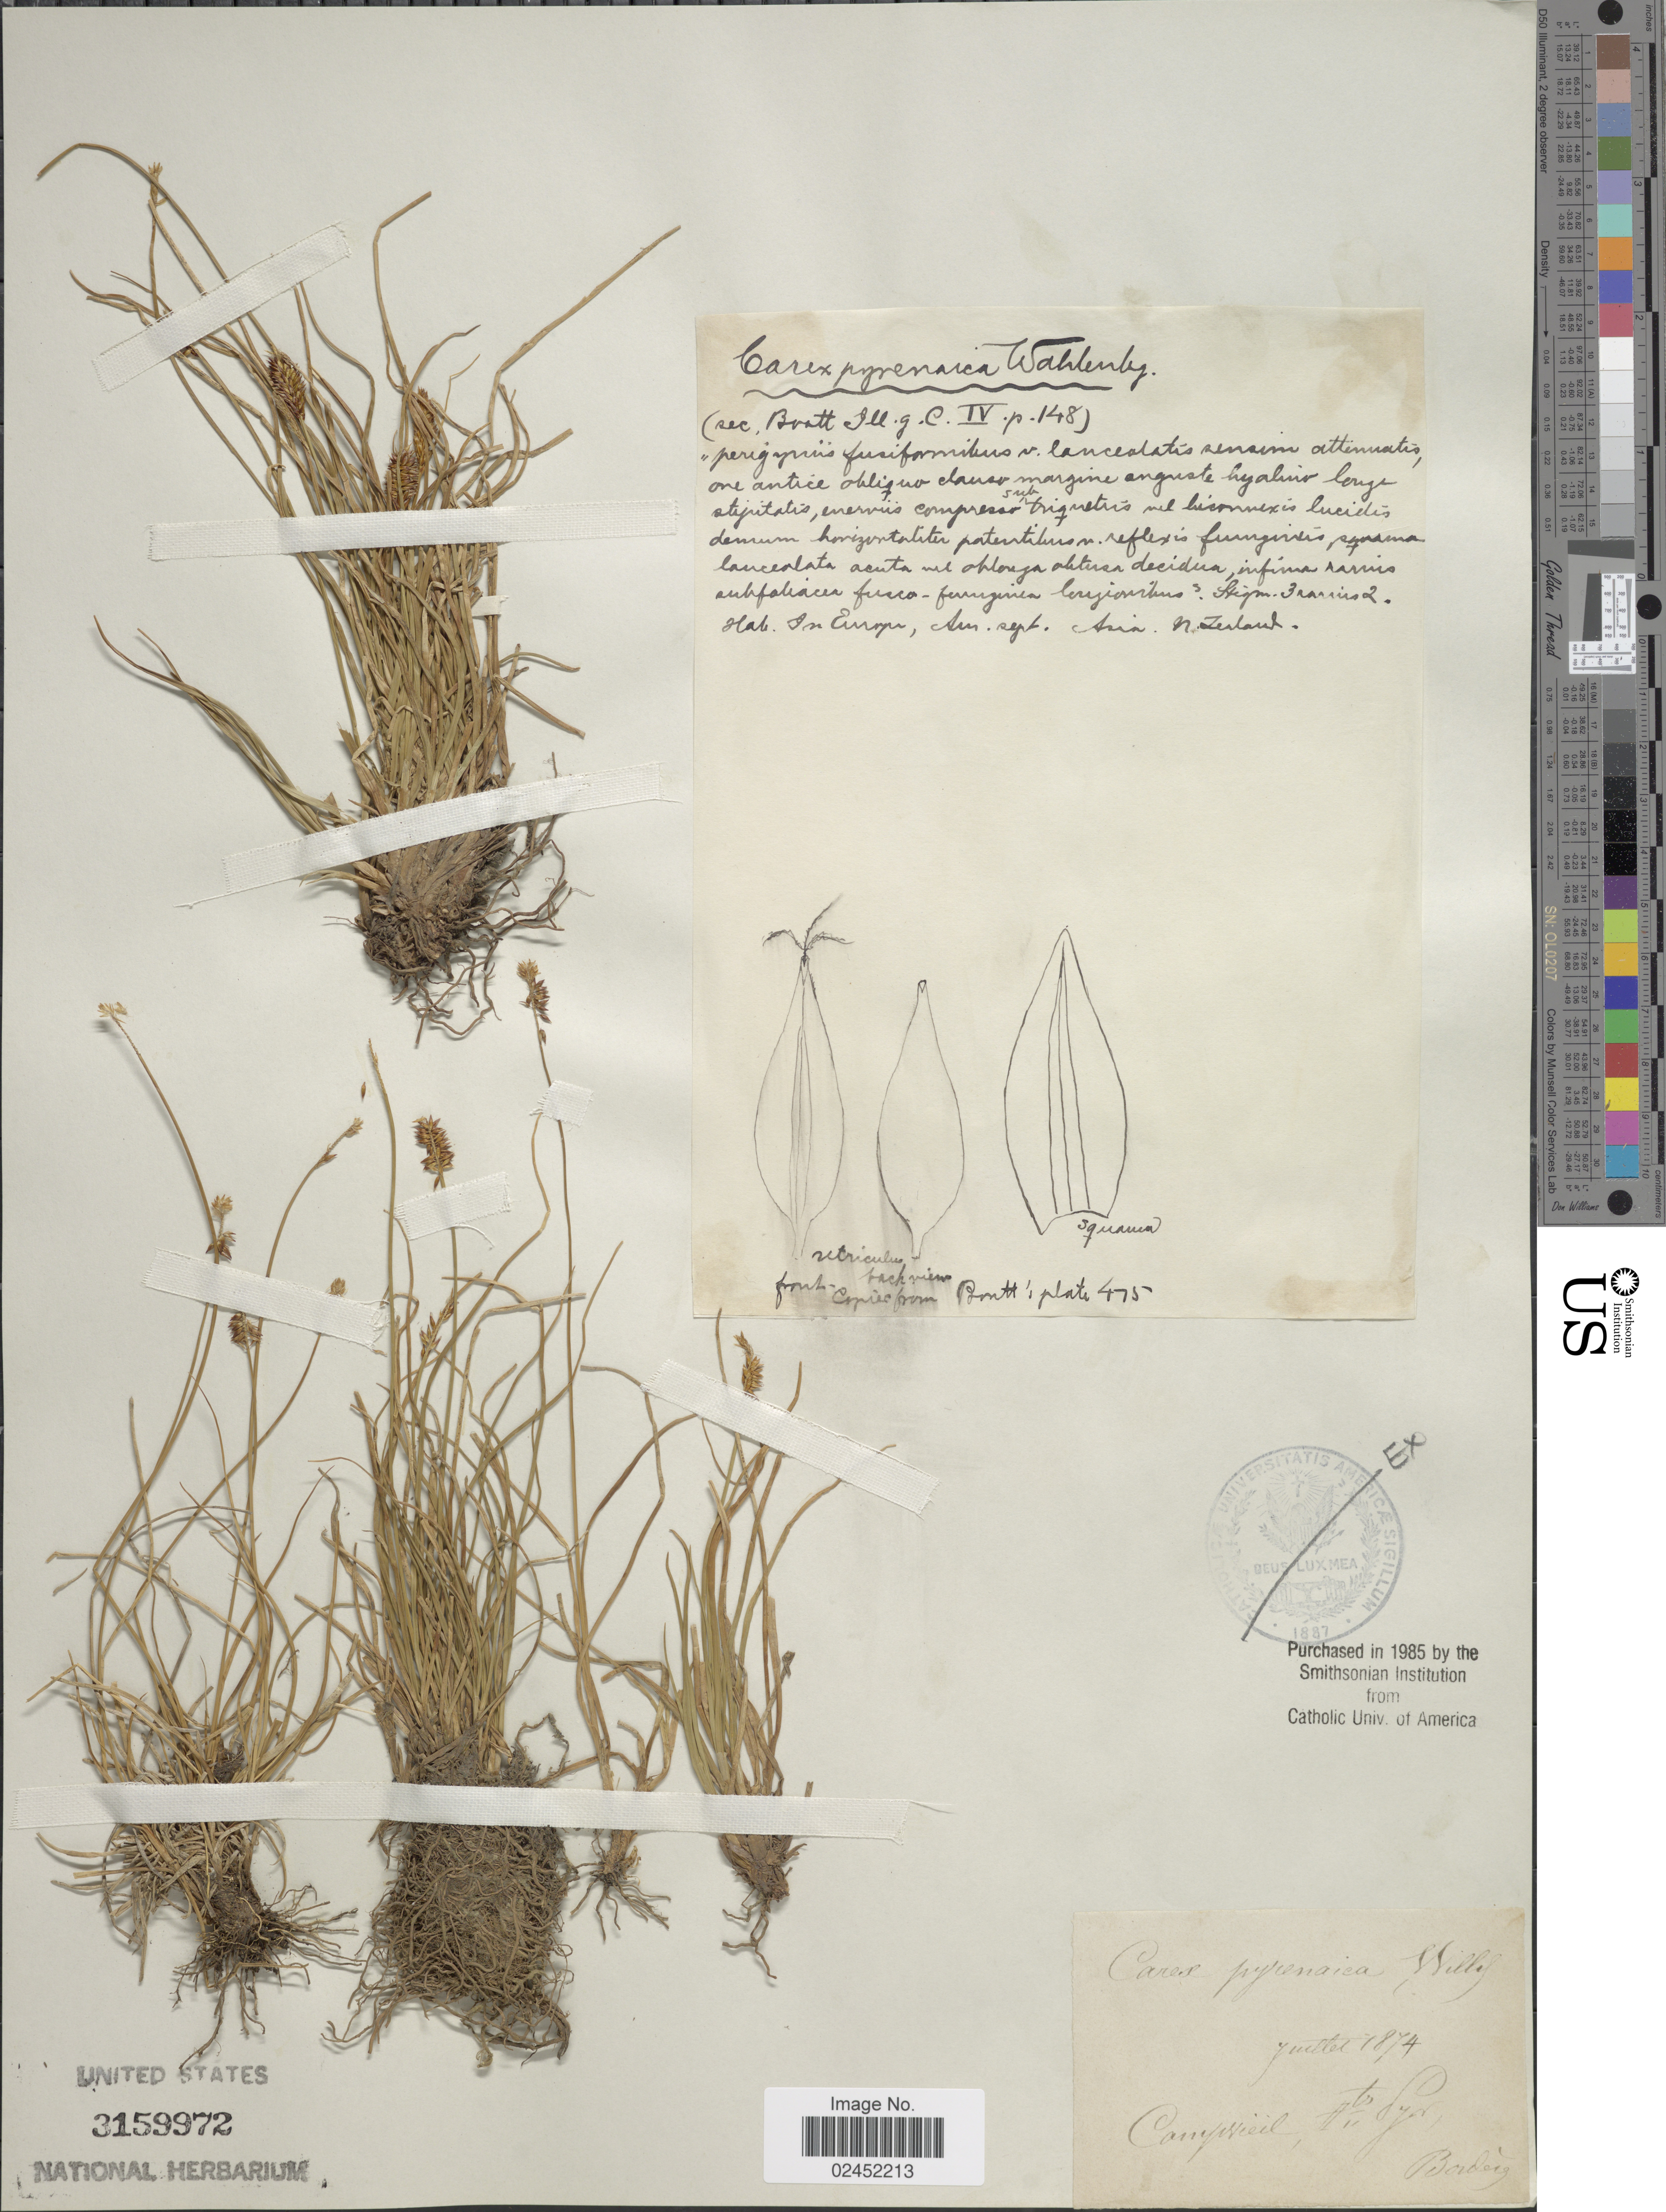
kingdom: Plantae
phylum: Tracheophyta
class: Liliopsida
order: Poales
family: Cyperaceae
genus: Carex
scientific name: Carex pyrenaica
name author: Wahlenb.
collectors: -. Bordère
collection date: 1874-07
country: France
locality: Campvreil, [illegible text] Pyr.[interpreted]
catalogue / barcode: US 3159972